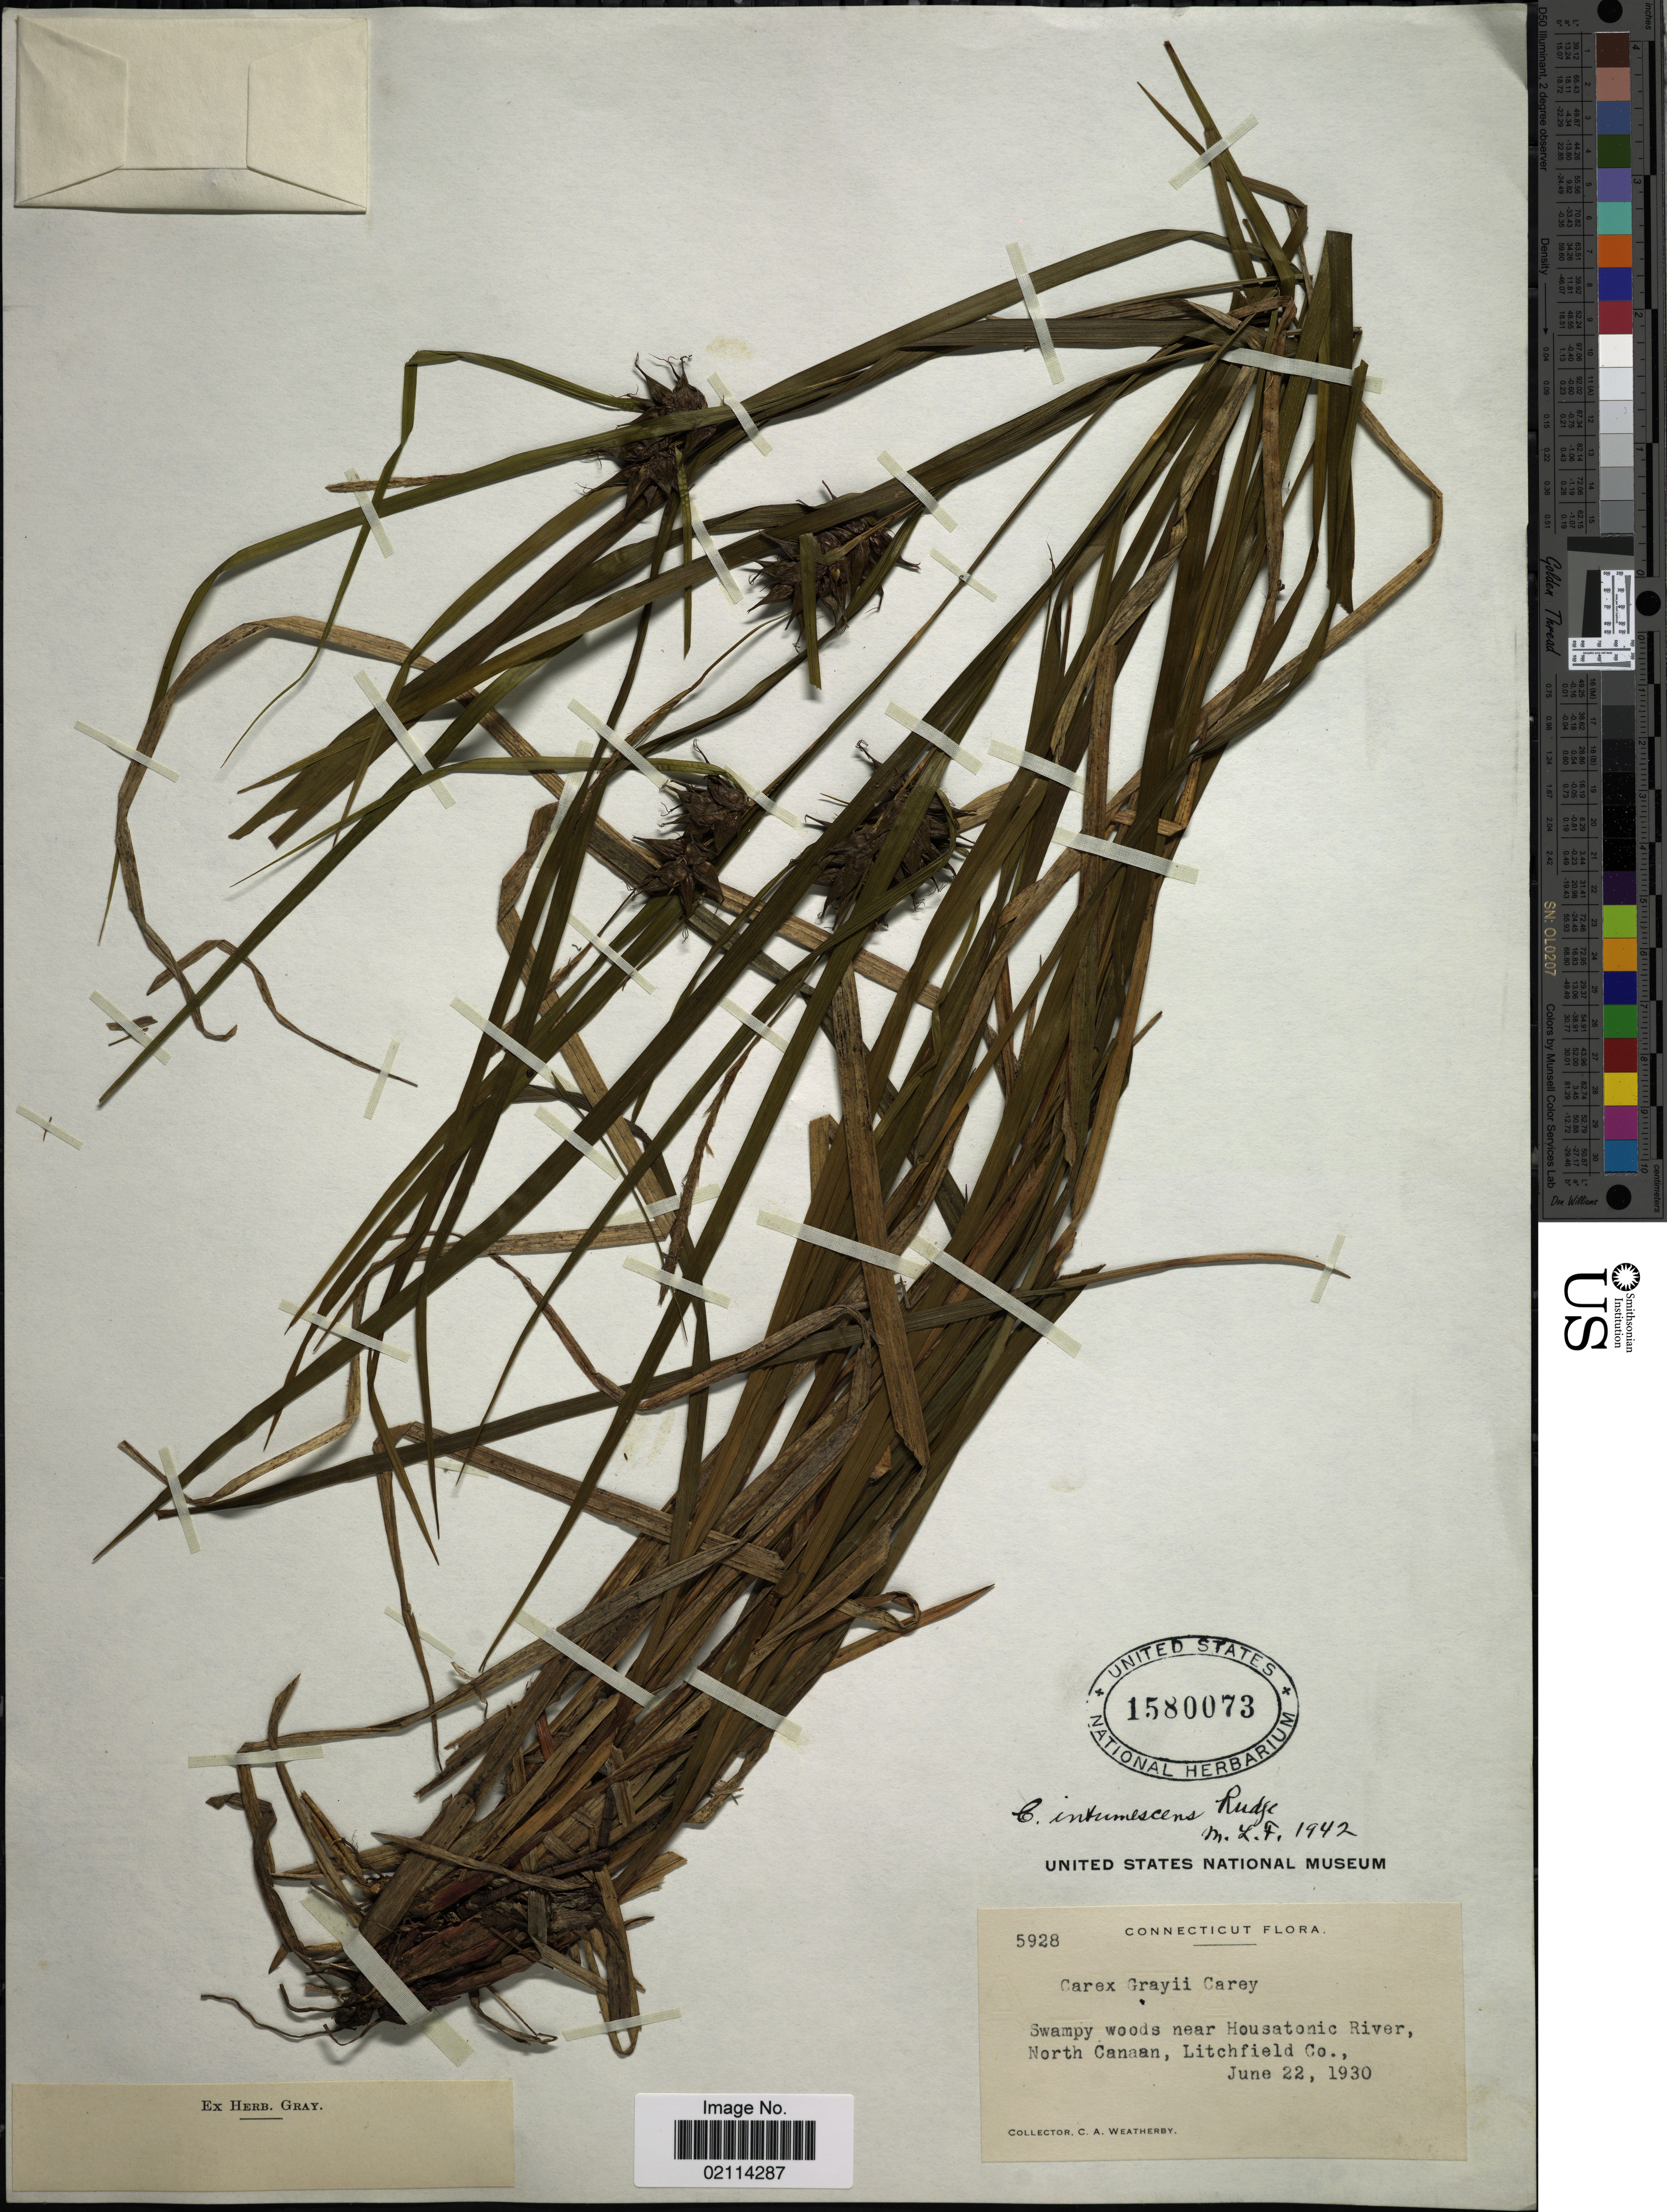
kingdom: Plantae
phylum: Tracheophyta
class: Liliopsida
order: Poales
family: Cyperaceae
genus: Carex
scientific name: Carex intumescens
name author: Rudge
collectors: C. A. Weatherby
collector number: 5928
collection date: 1930-06-22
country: Ireland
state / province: Connaught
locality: Swampy woods near Housatonic River, North Canan, Litchfield Co.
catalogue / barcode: US 1580073